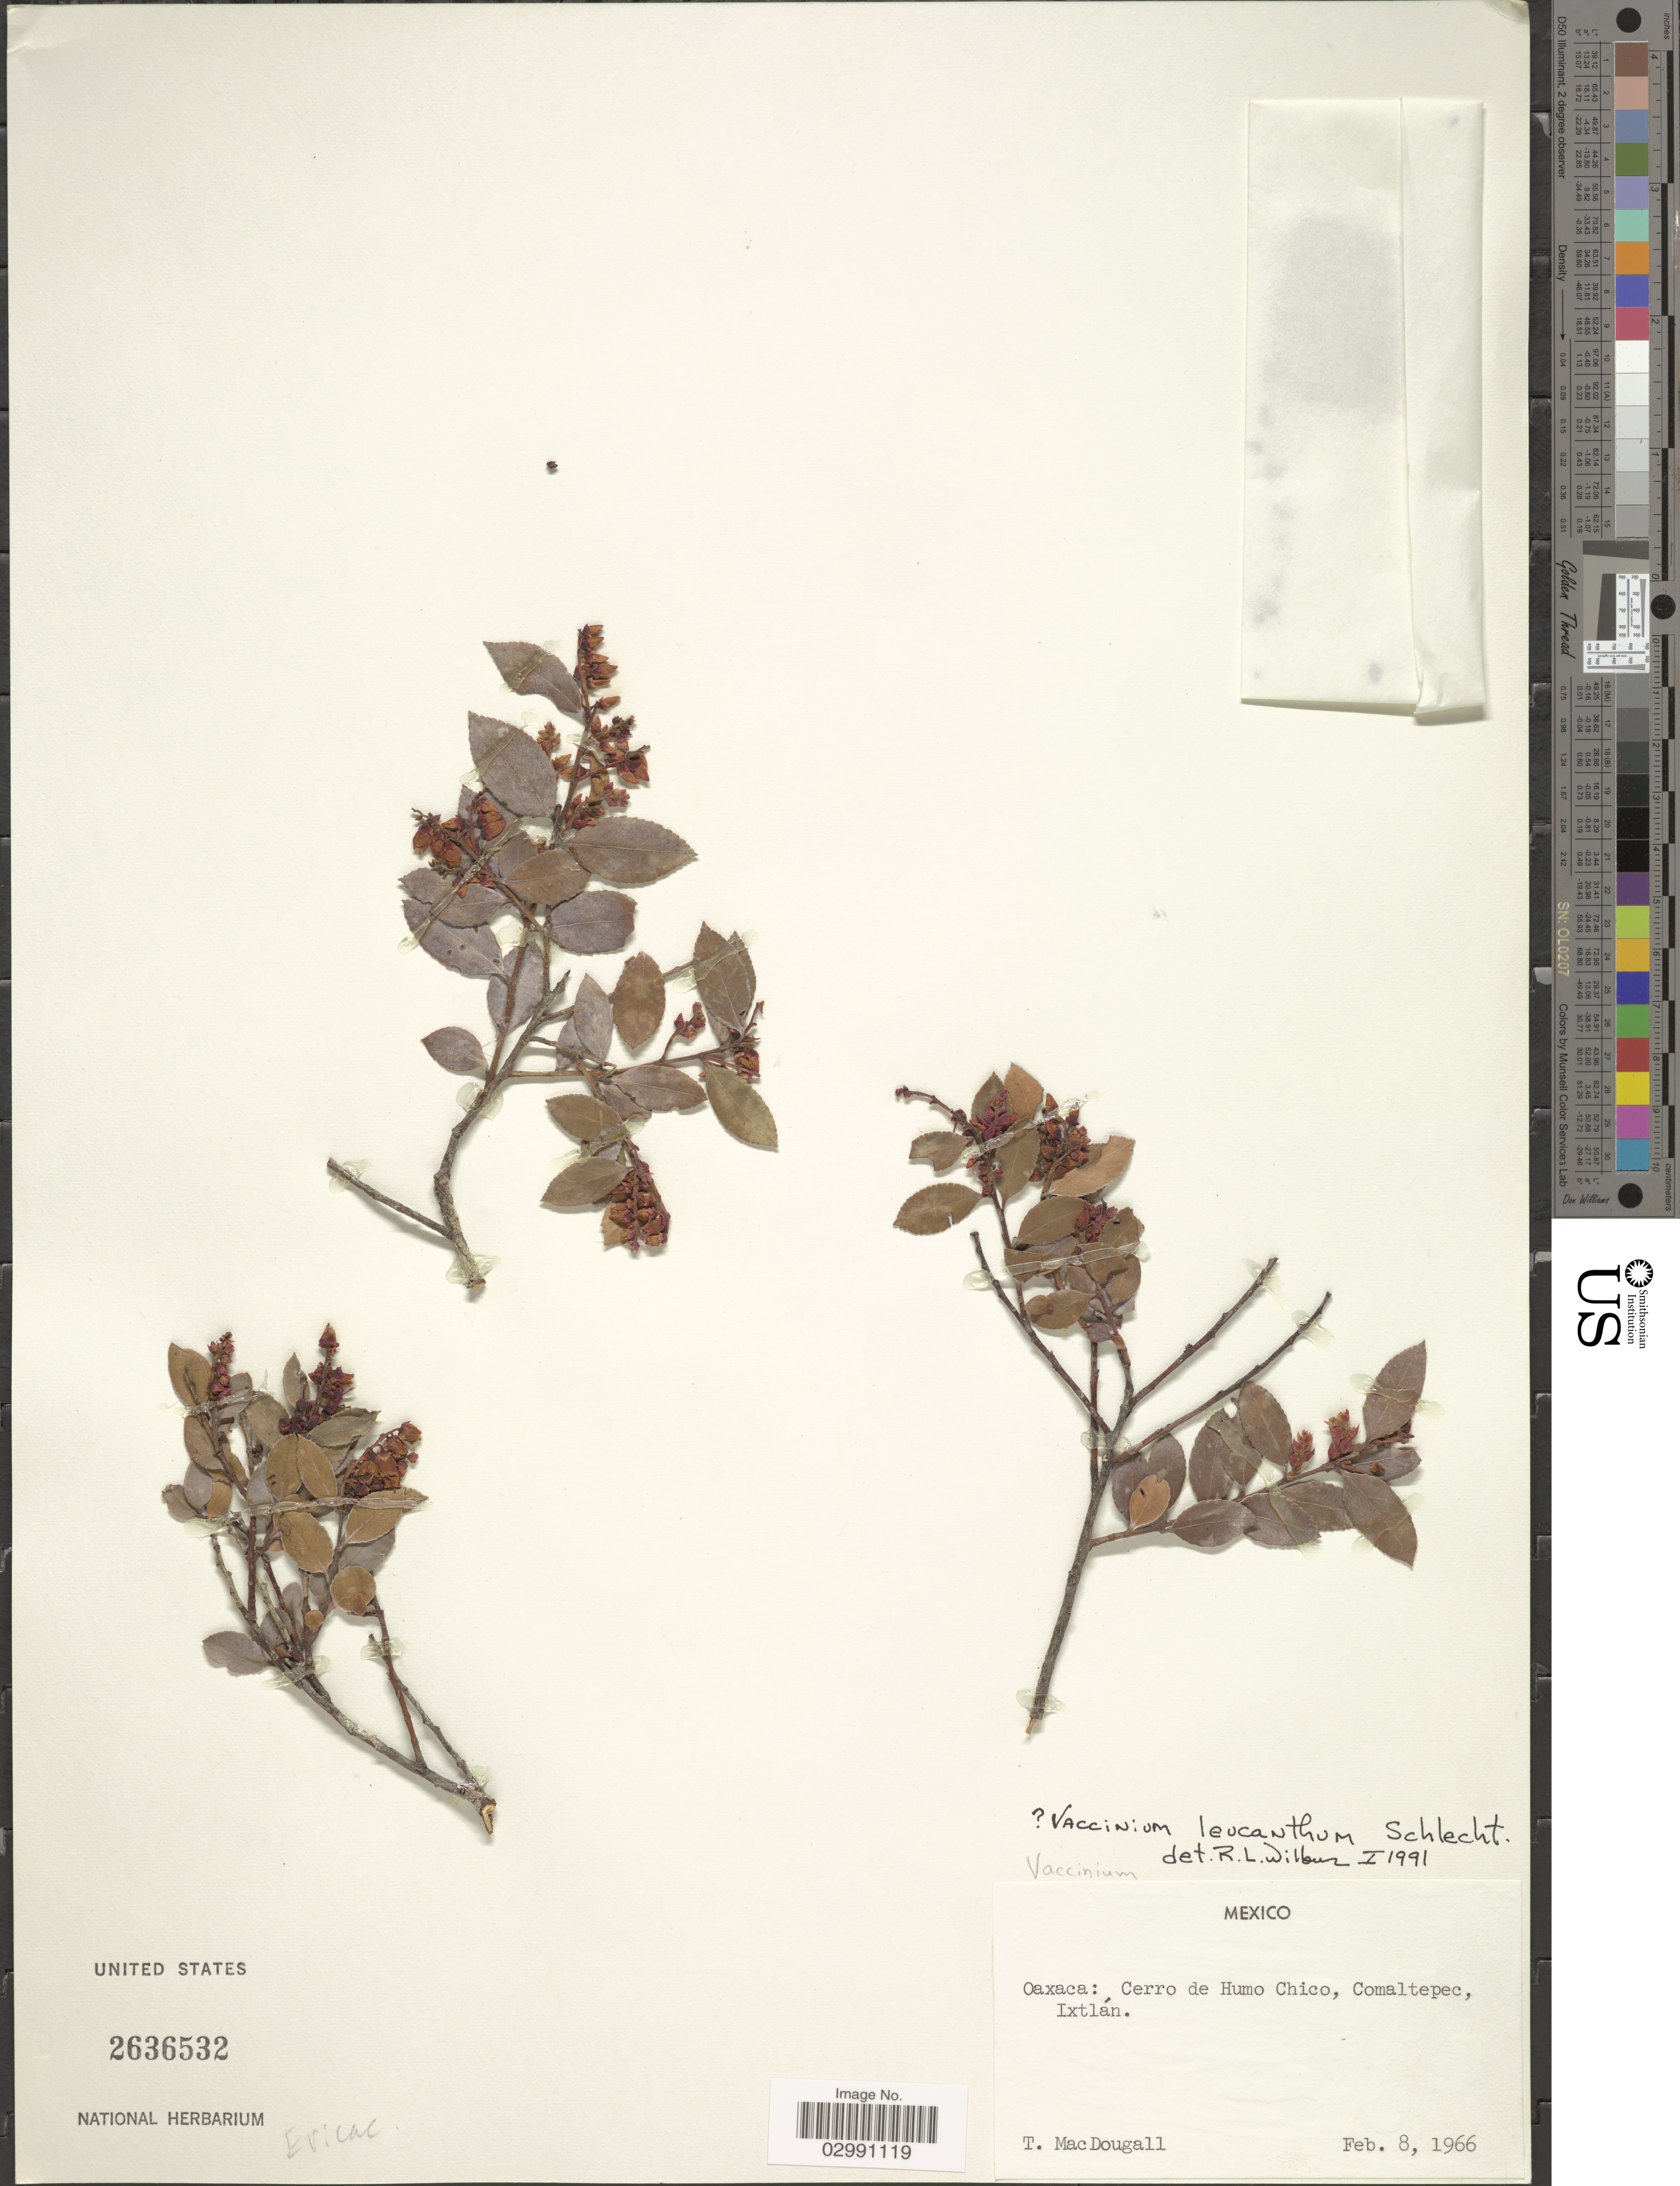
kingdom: Plantae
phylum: Tracheophyta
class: Magnoliopsida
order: Ericales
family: Ericaceae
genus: Vaccinium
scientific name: Vaccinium leucanthum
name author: Schltdl.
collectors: T. B. MacDougall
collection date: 1966-02-08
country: Mexico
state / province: Oaxaca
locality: Cerro de Humo Chico, Comaltepec, Ixtlán.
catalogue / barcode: US 2636532